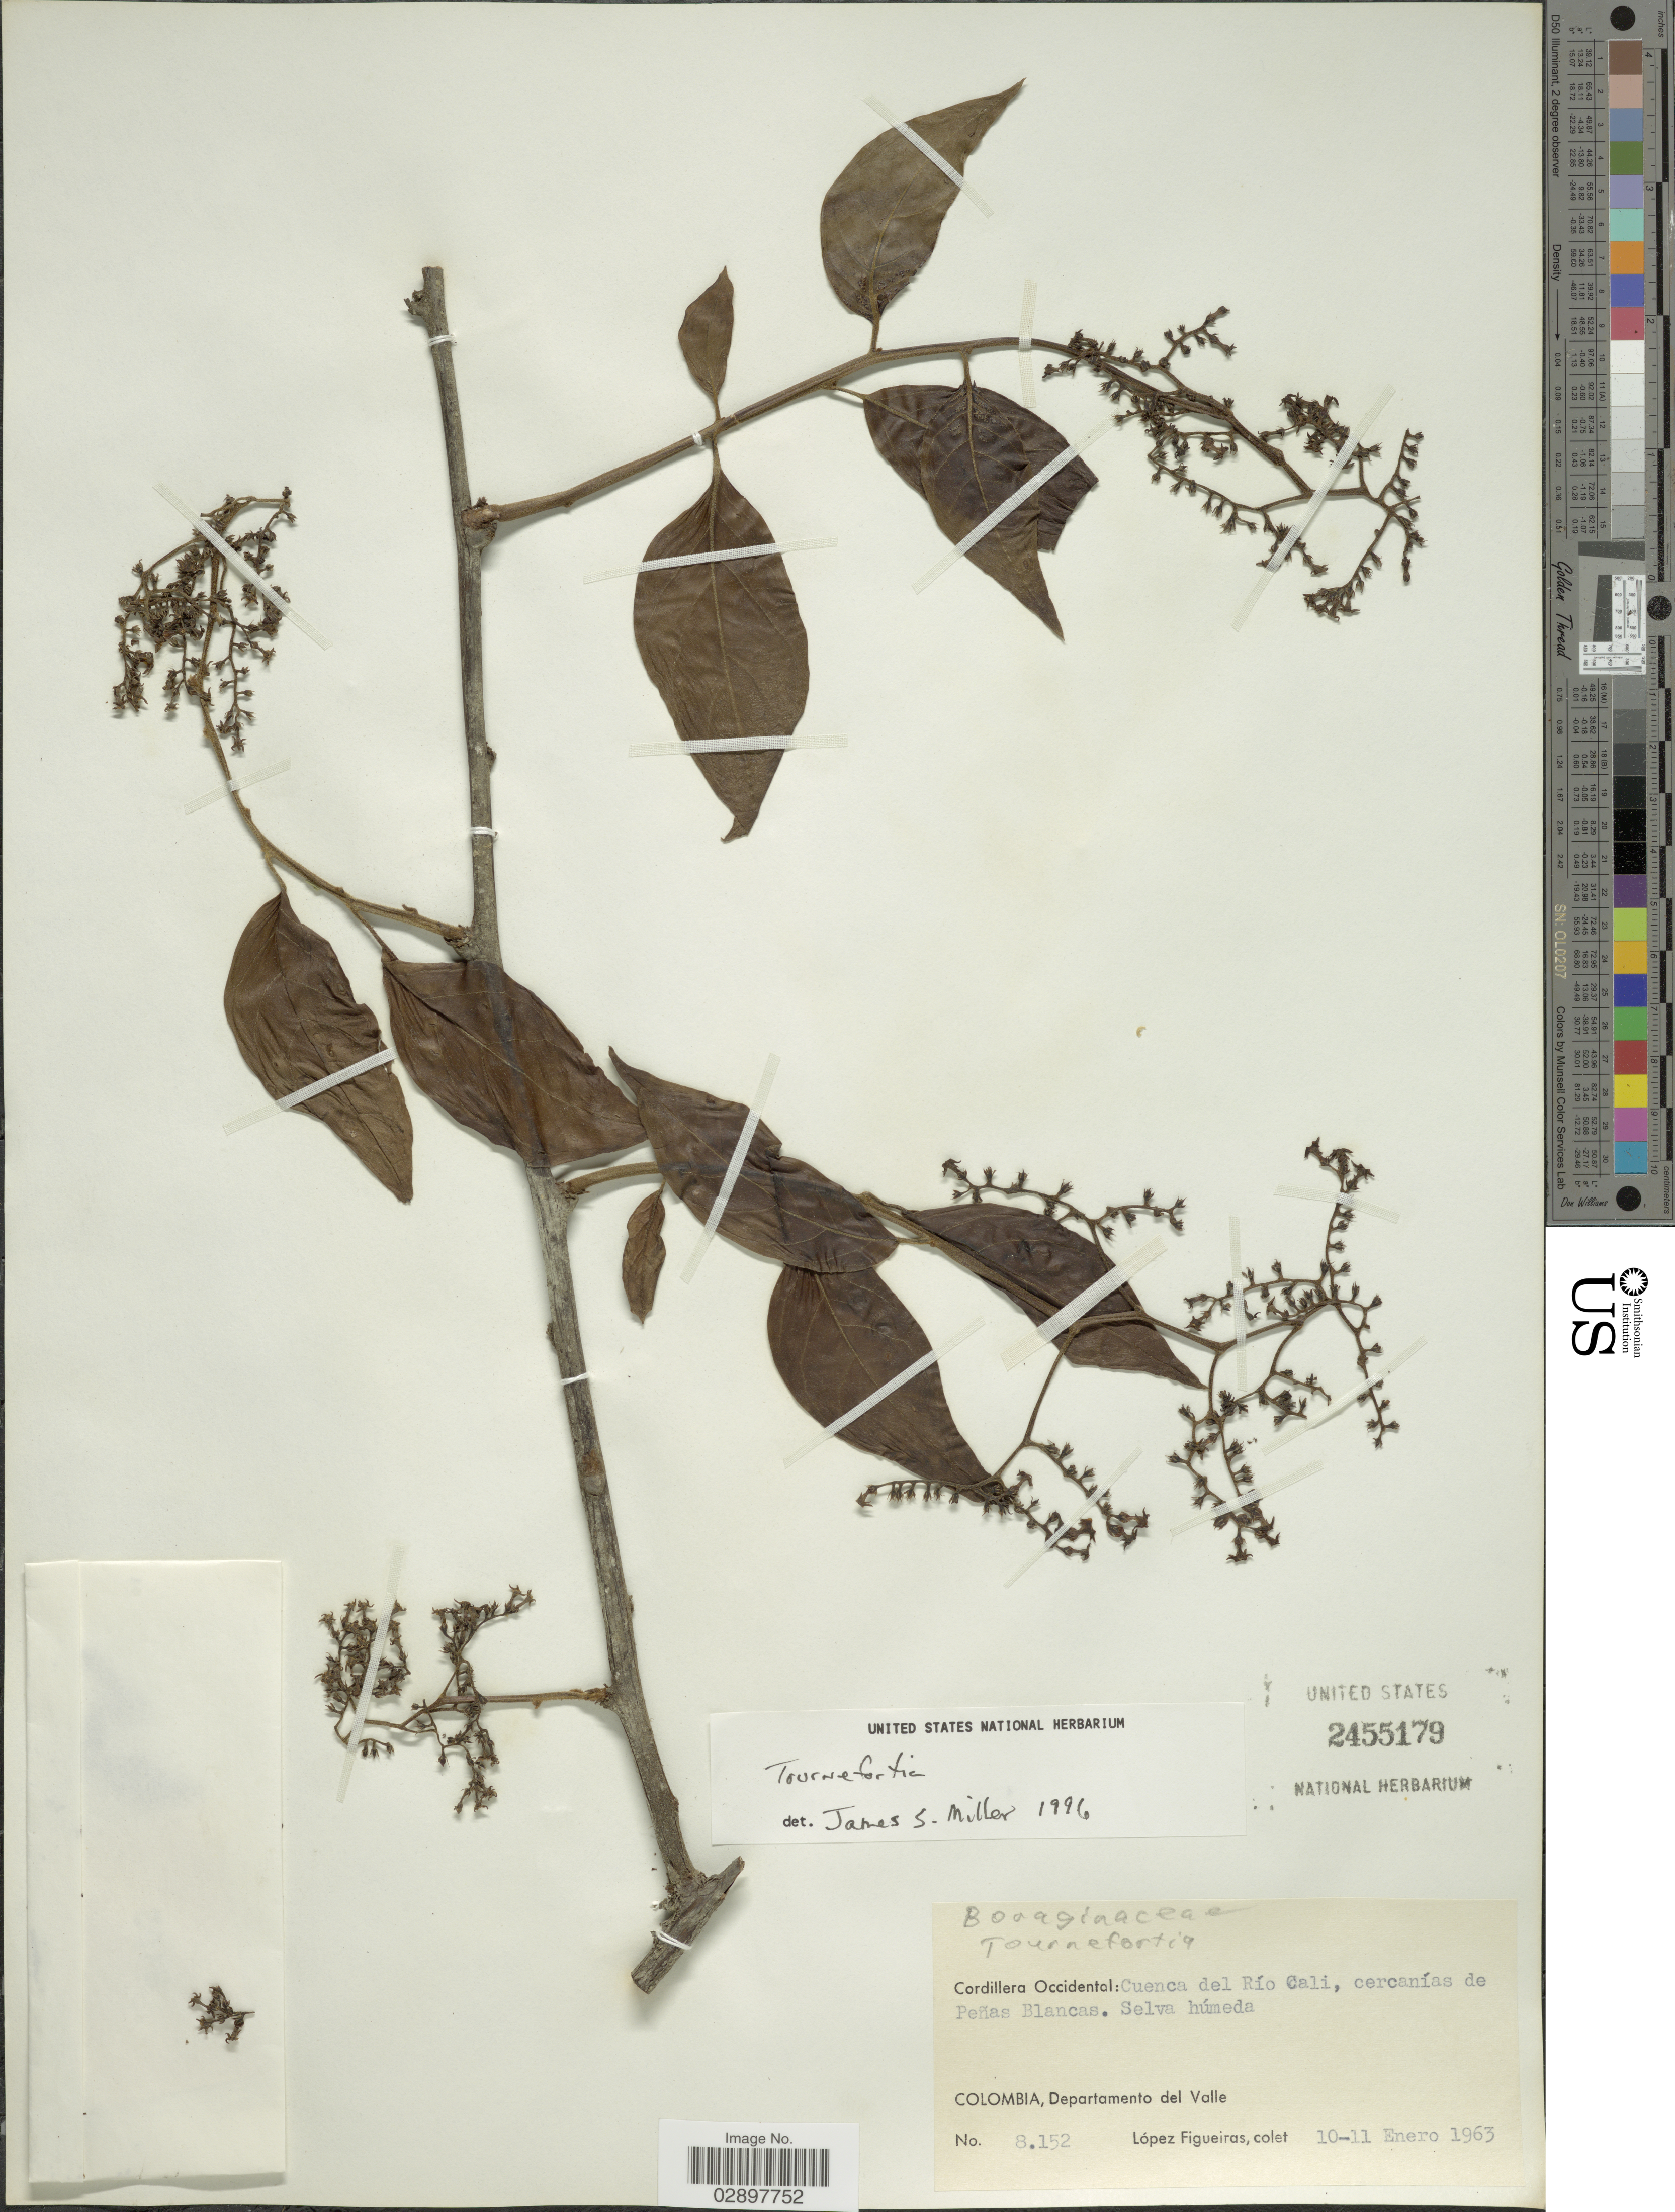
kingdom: Plantae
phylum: Tracheophyta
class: Magnoliopsida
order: Boraginales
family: Heliotropiaceae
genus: Tournefortia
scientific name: Tournefortia sp.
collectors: M. López Figueiras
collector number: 8152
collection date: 1963-01-10/1963-01-11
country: Colombia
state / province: Valle del Cauca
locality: Cordillera Occidental: Cuenca del Río Cali, cercanías de Peñas Blancas. Departamento del Valle.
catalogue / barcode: US 2455179